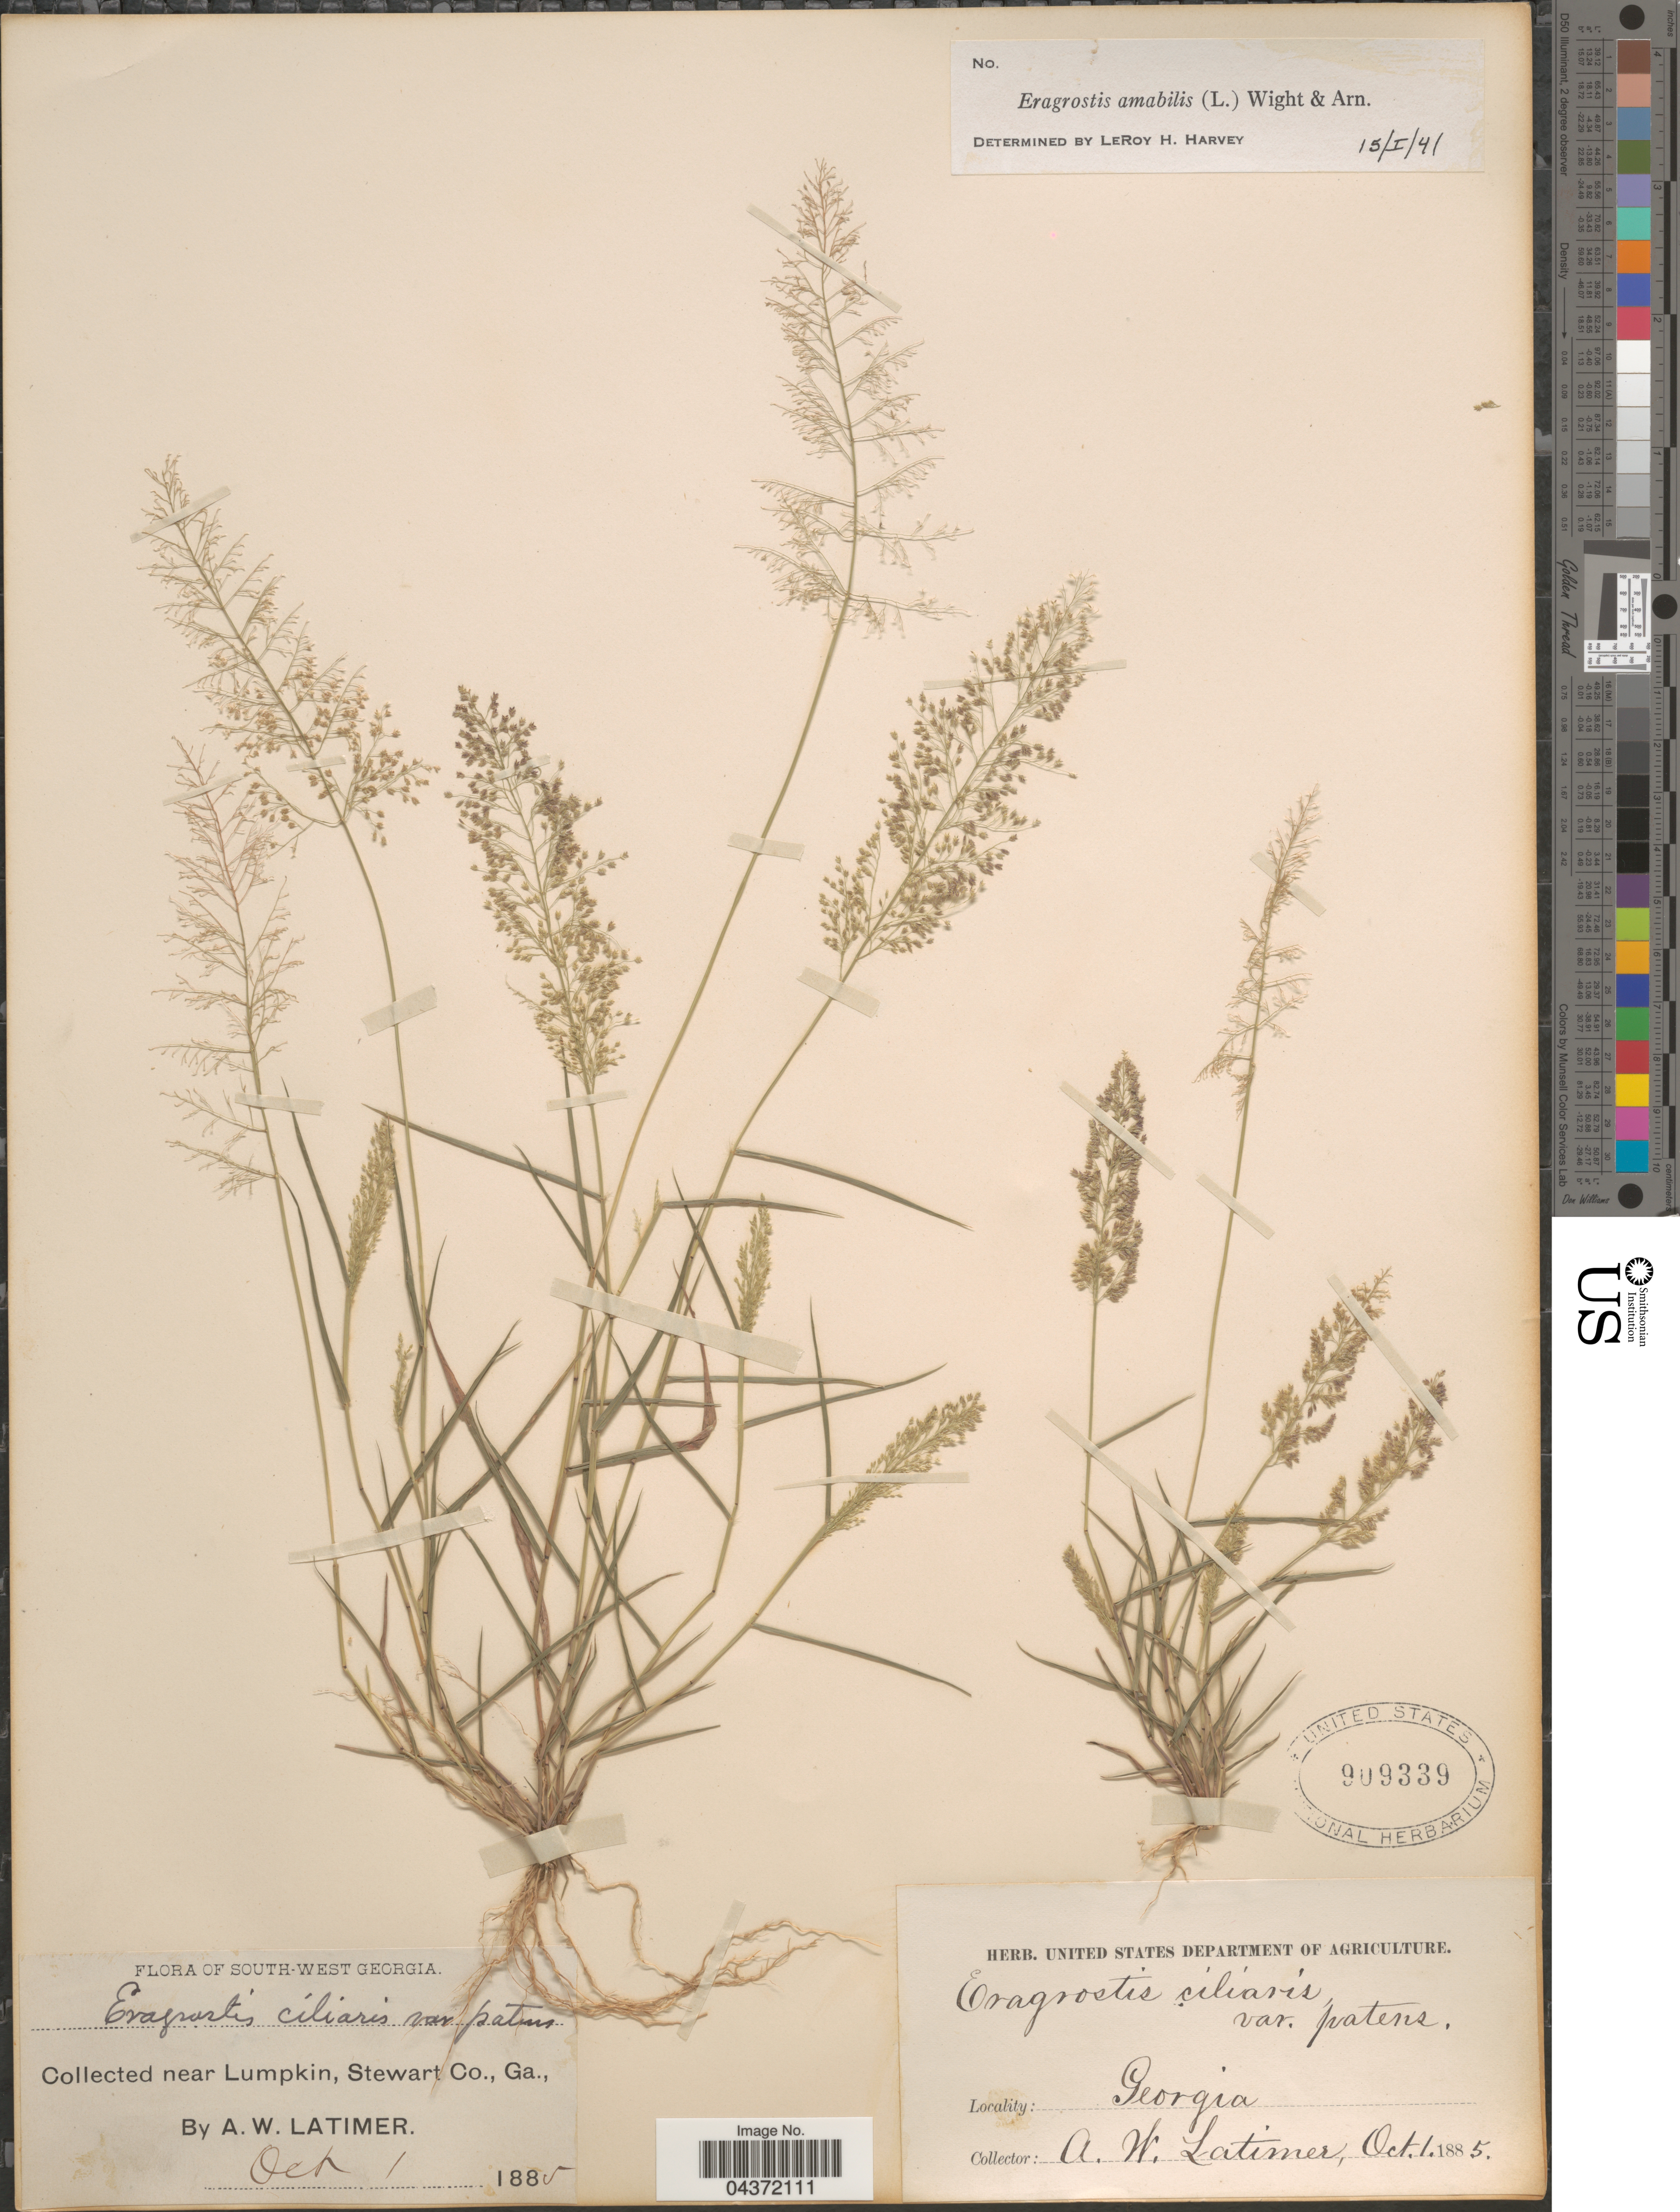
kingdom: Plantae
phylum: Tracheophyta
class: Liliopsida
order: Poales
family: Poaceae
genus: Eragrostis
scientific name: Eragrostis tenella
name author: (L.) P. Beauv. ex Roem. & Schult.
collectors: A. Latimer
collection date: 1885-10-01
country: United States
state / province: Georgia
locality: South-West Georgia. Near Lumpkin, Stewart Co.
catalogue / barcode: US 909339